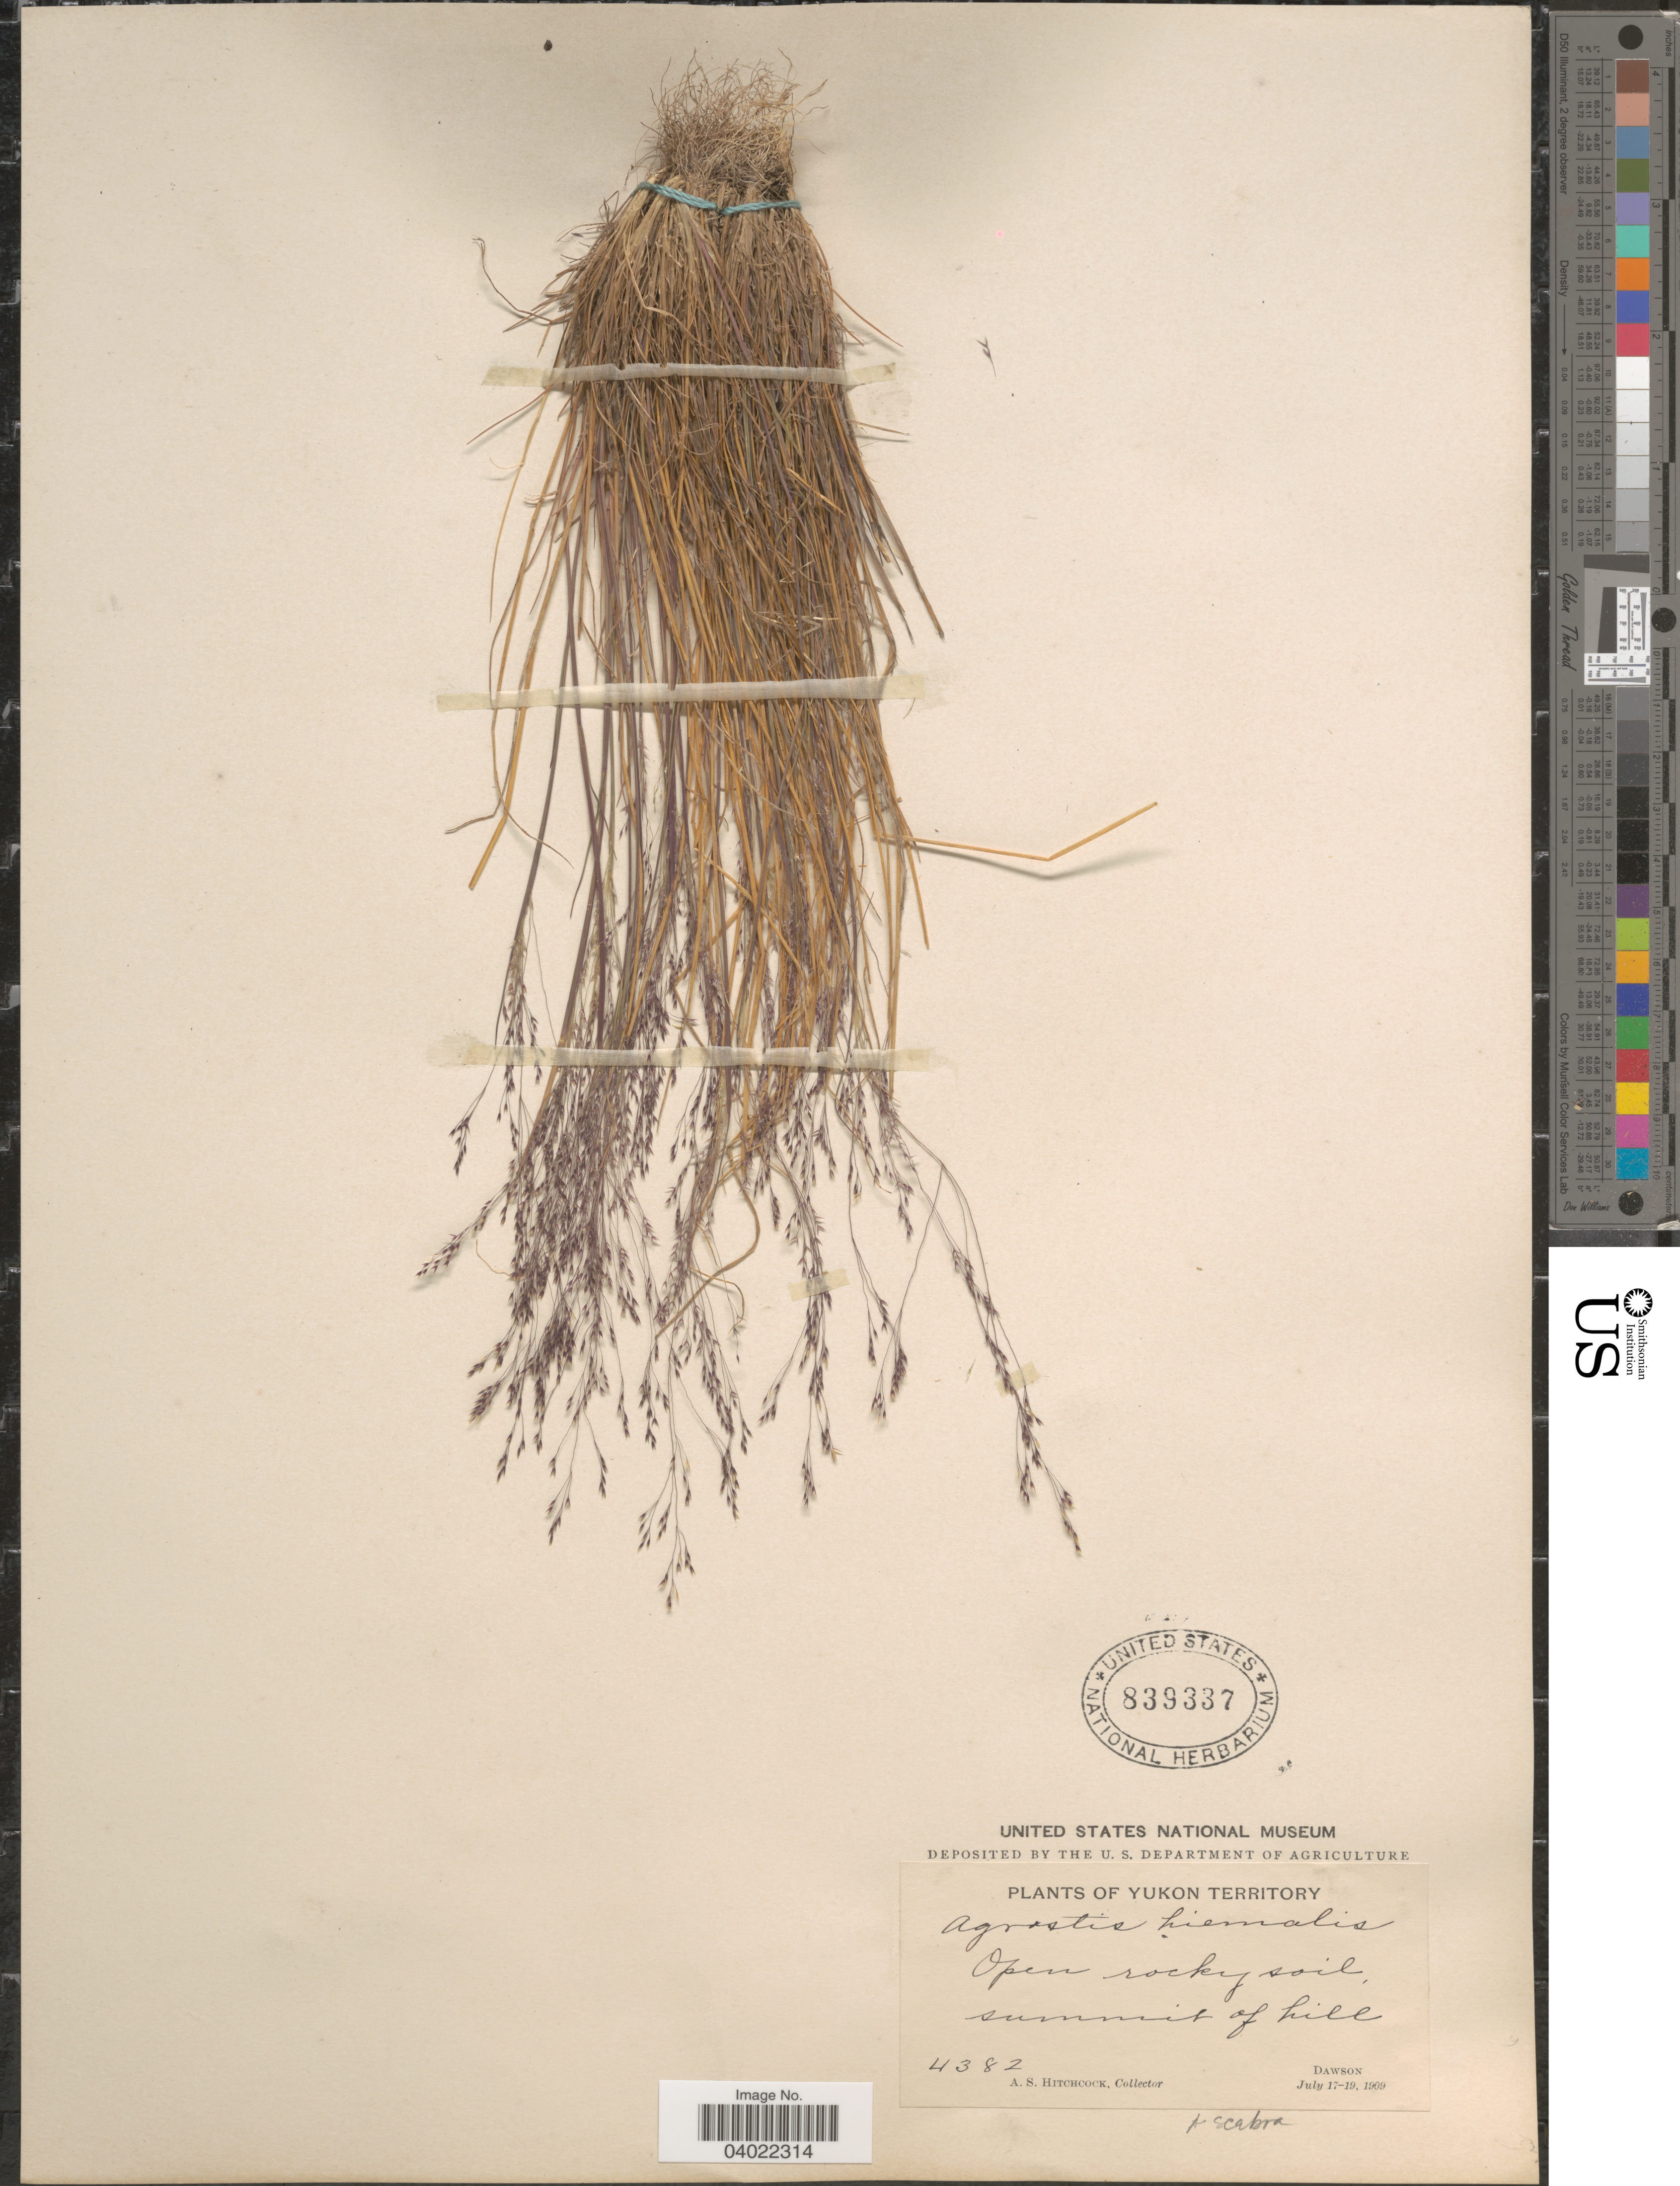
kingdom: Plantae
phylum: Tracheophyta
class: Liliopsida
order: Poales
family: Poaceae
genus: Agrostis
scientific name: Agrostis scabra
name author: Willd.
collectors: A. S. Hitchcock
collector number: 4382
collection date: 1909-07-17/1909-07-19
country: Canada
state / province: Yukon Territory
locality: Dawson.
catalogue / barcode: US 839337